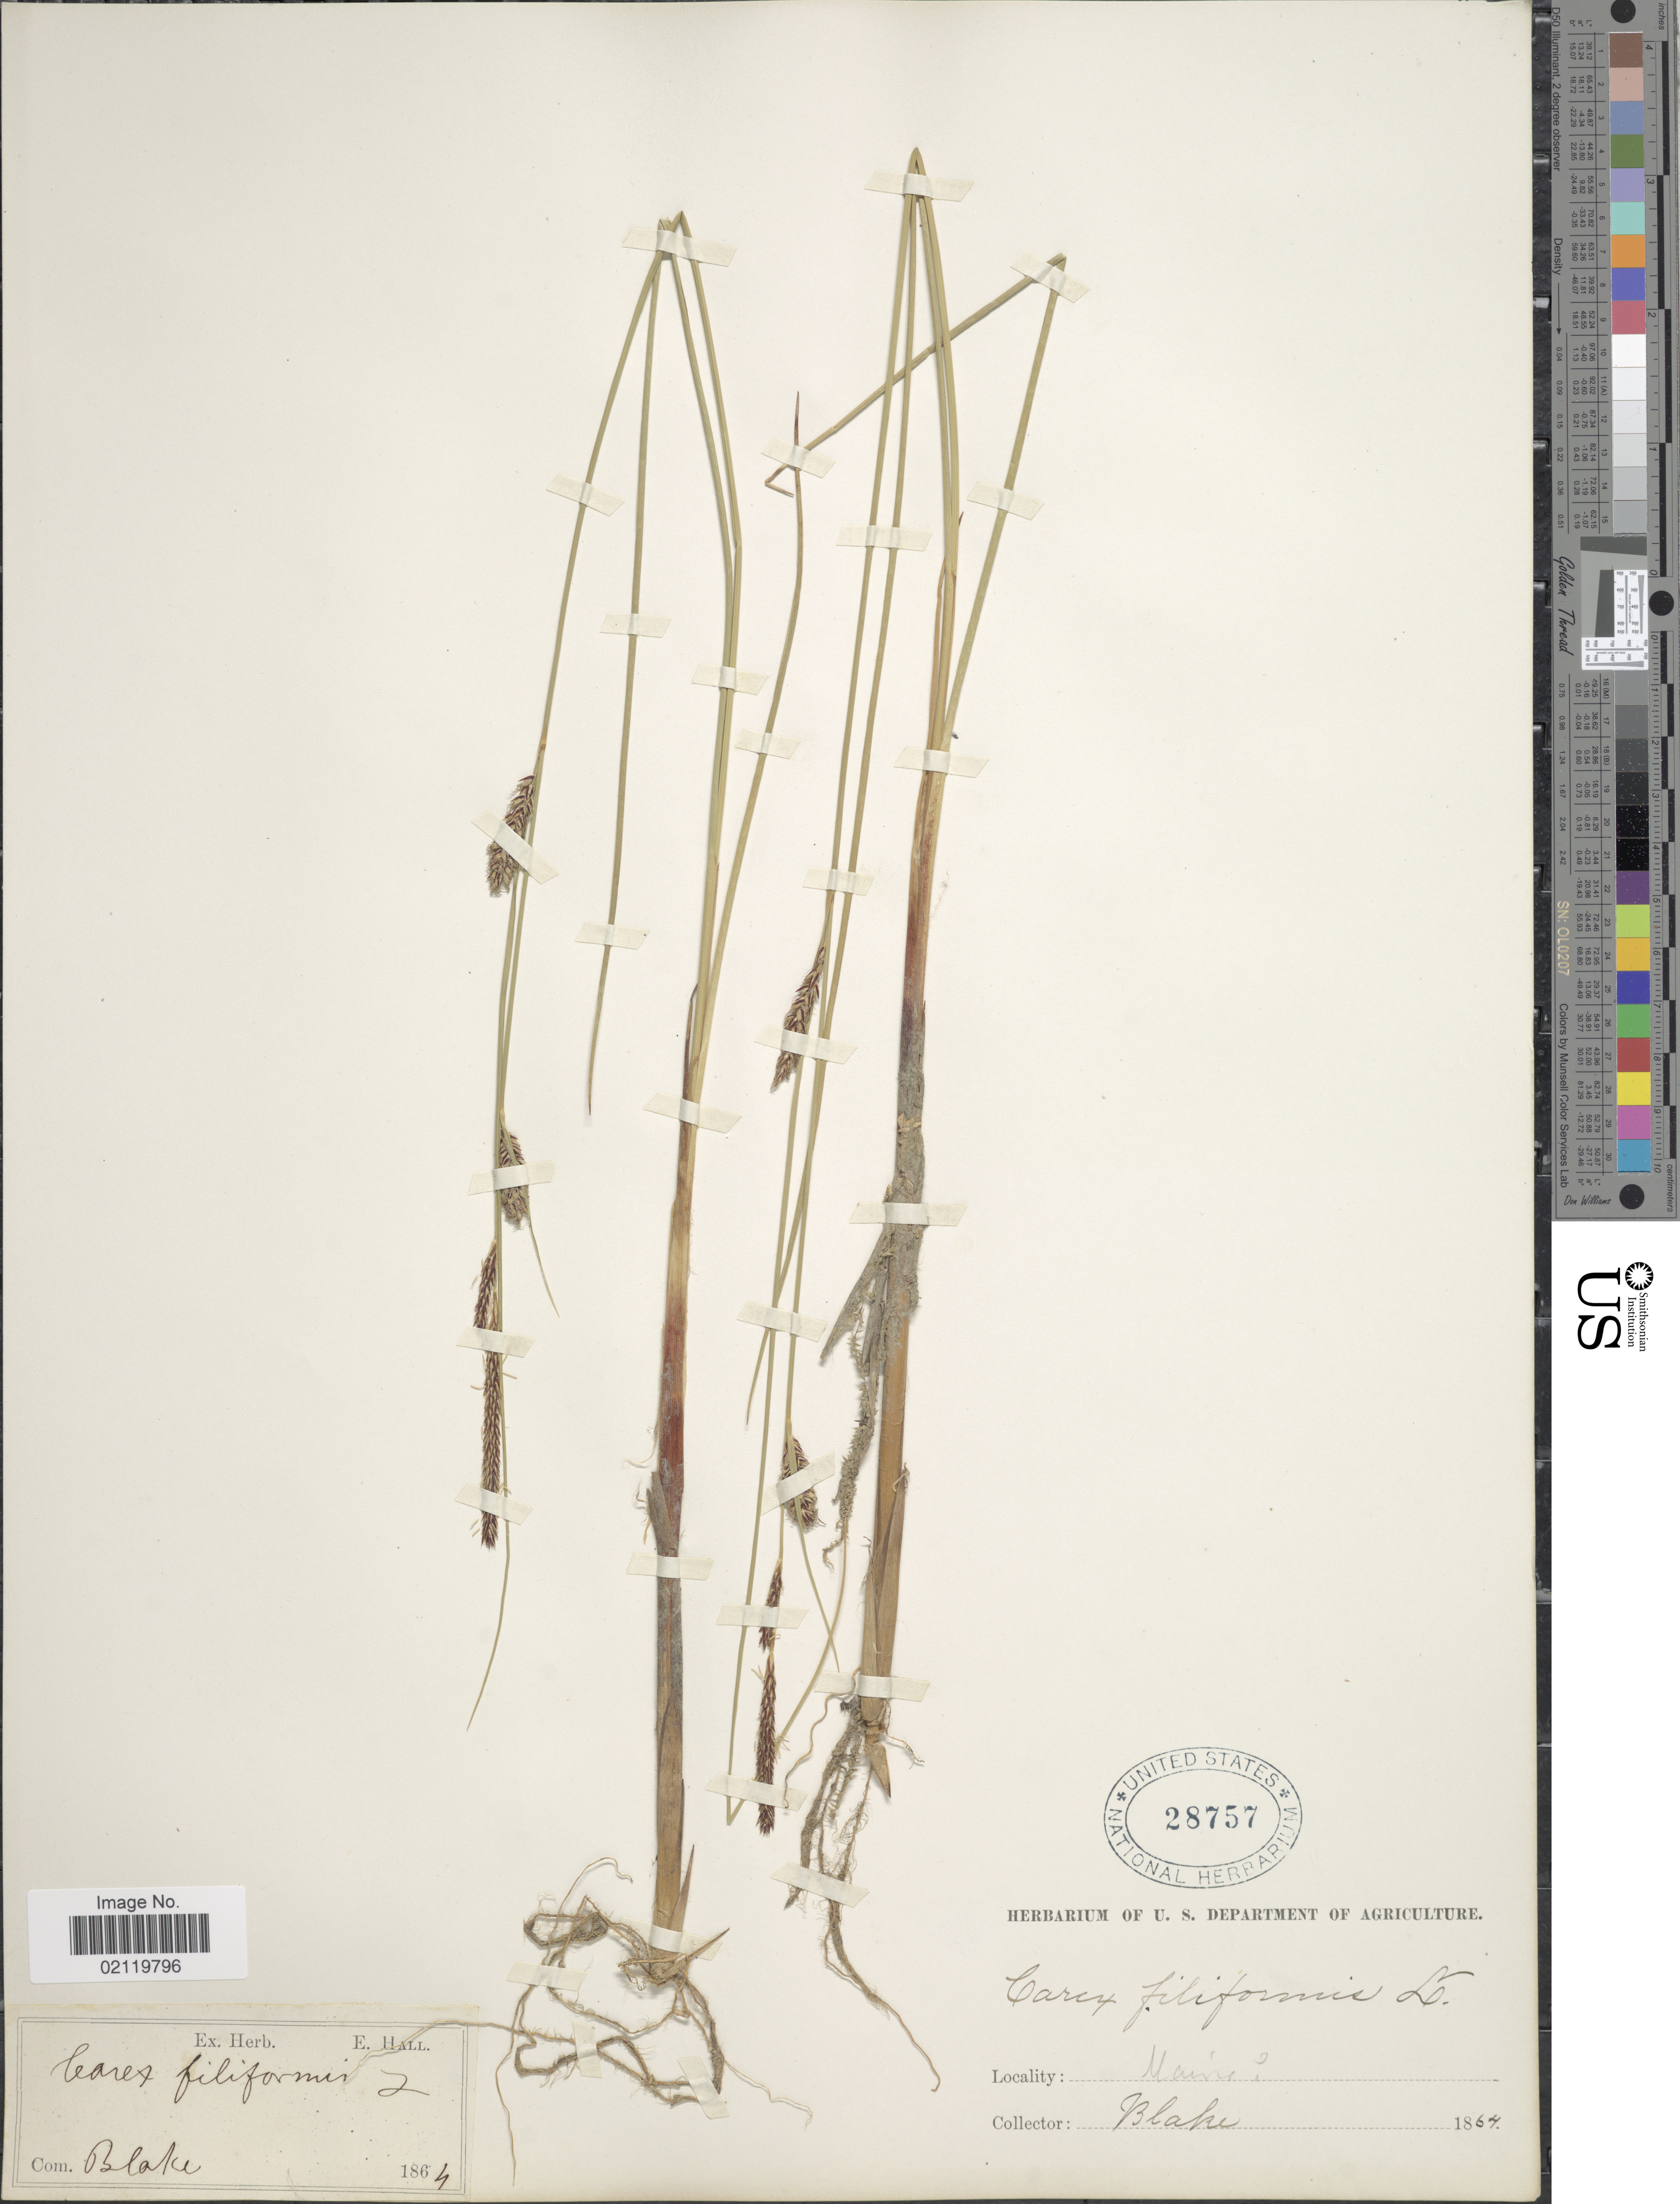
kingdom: Plantae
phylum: Tracheophyta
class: Liliopsida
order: Poales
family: Cyperaceae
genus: Carex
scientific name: Carex lasiocarpa var. americana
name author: Fernald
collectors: -- Blake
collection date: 1864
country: United States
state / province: Maine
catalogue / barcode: US 28757